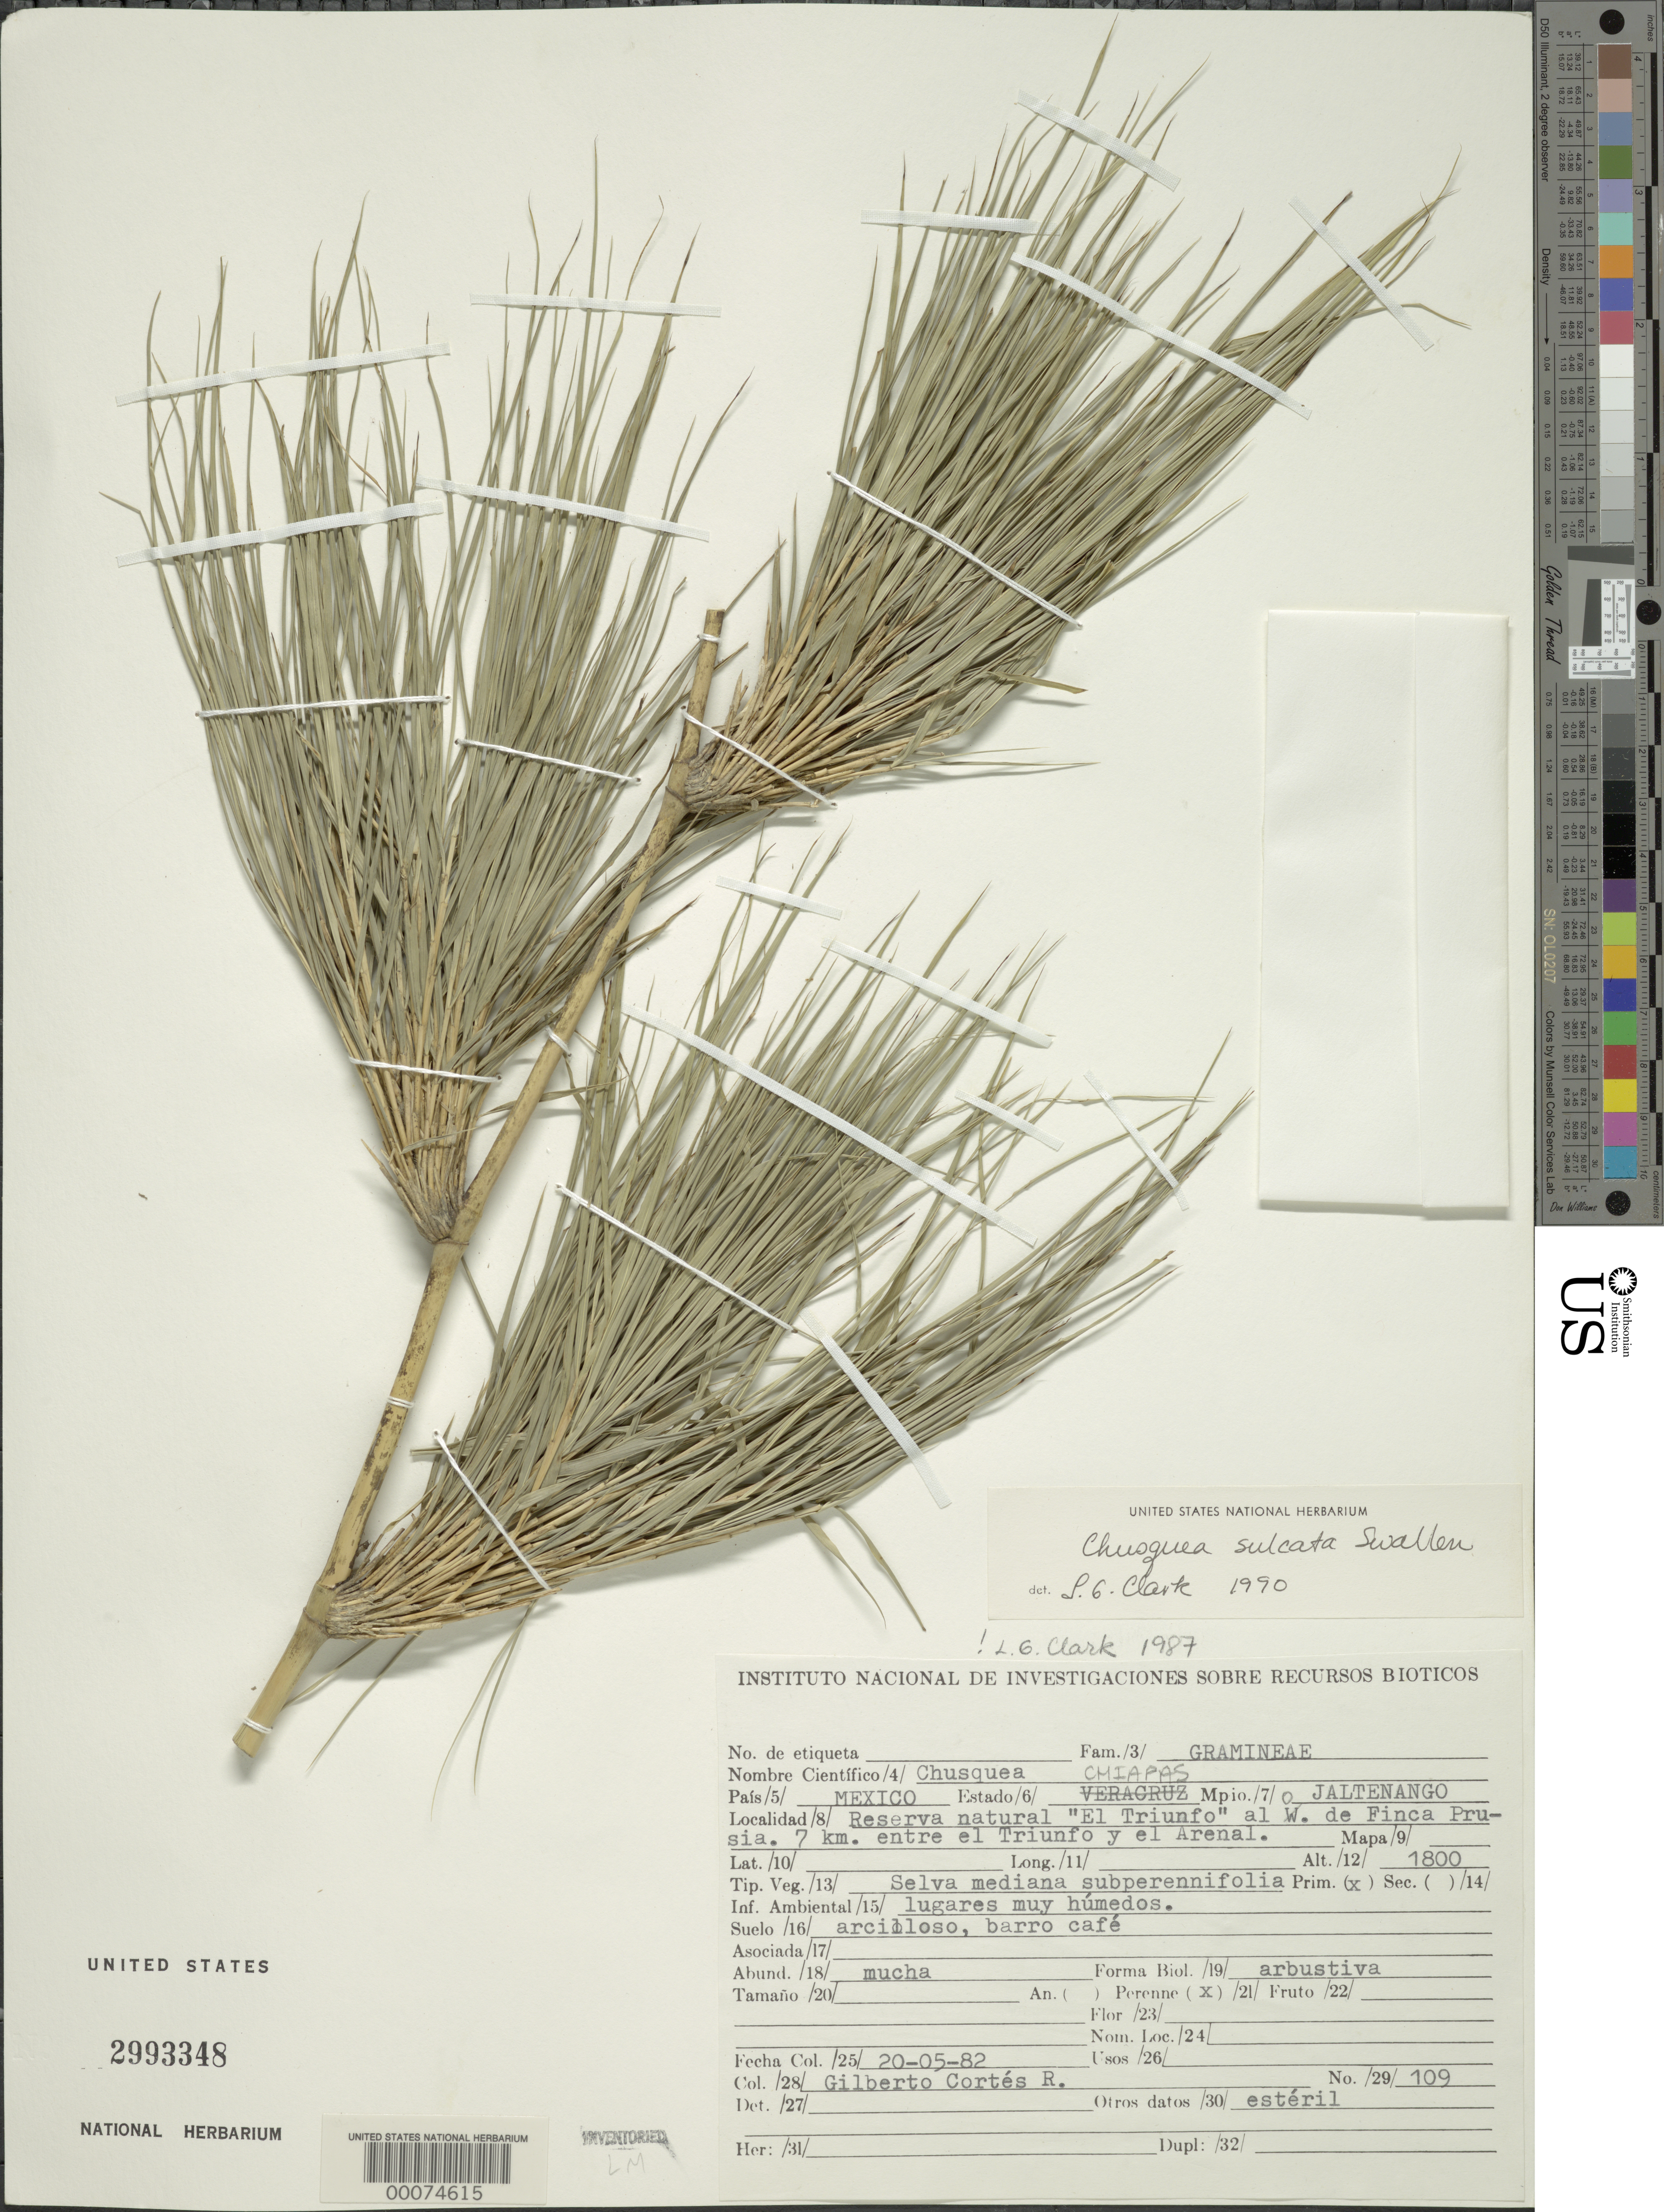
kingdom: Plantae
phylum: Tracheophyta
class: Liliopsida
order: Poales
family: Poaceae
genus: Chusquea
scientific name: Chusquea sulcata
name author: Swallen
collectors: G. Cortes R.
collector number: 109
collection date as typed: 20 May 1982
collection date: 1982-05-20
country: Mexico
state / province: Chiapas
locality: Reserva Natural "El Triunfo" W of Finca Prusia; 7 km between Triunfo and Arenal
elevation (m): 1800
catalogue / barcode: US 2993348